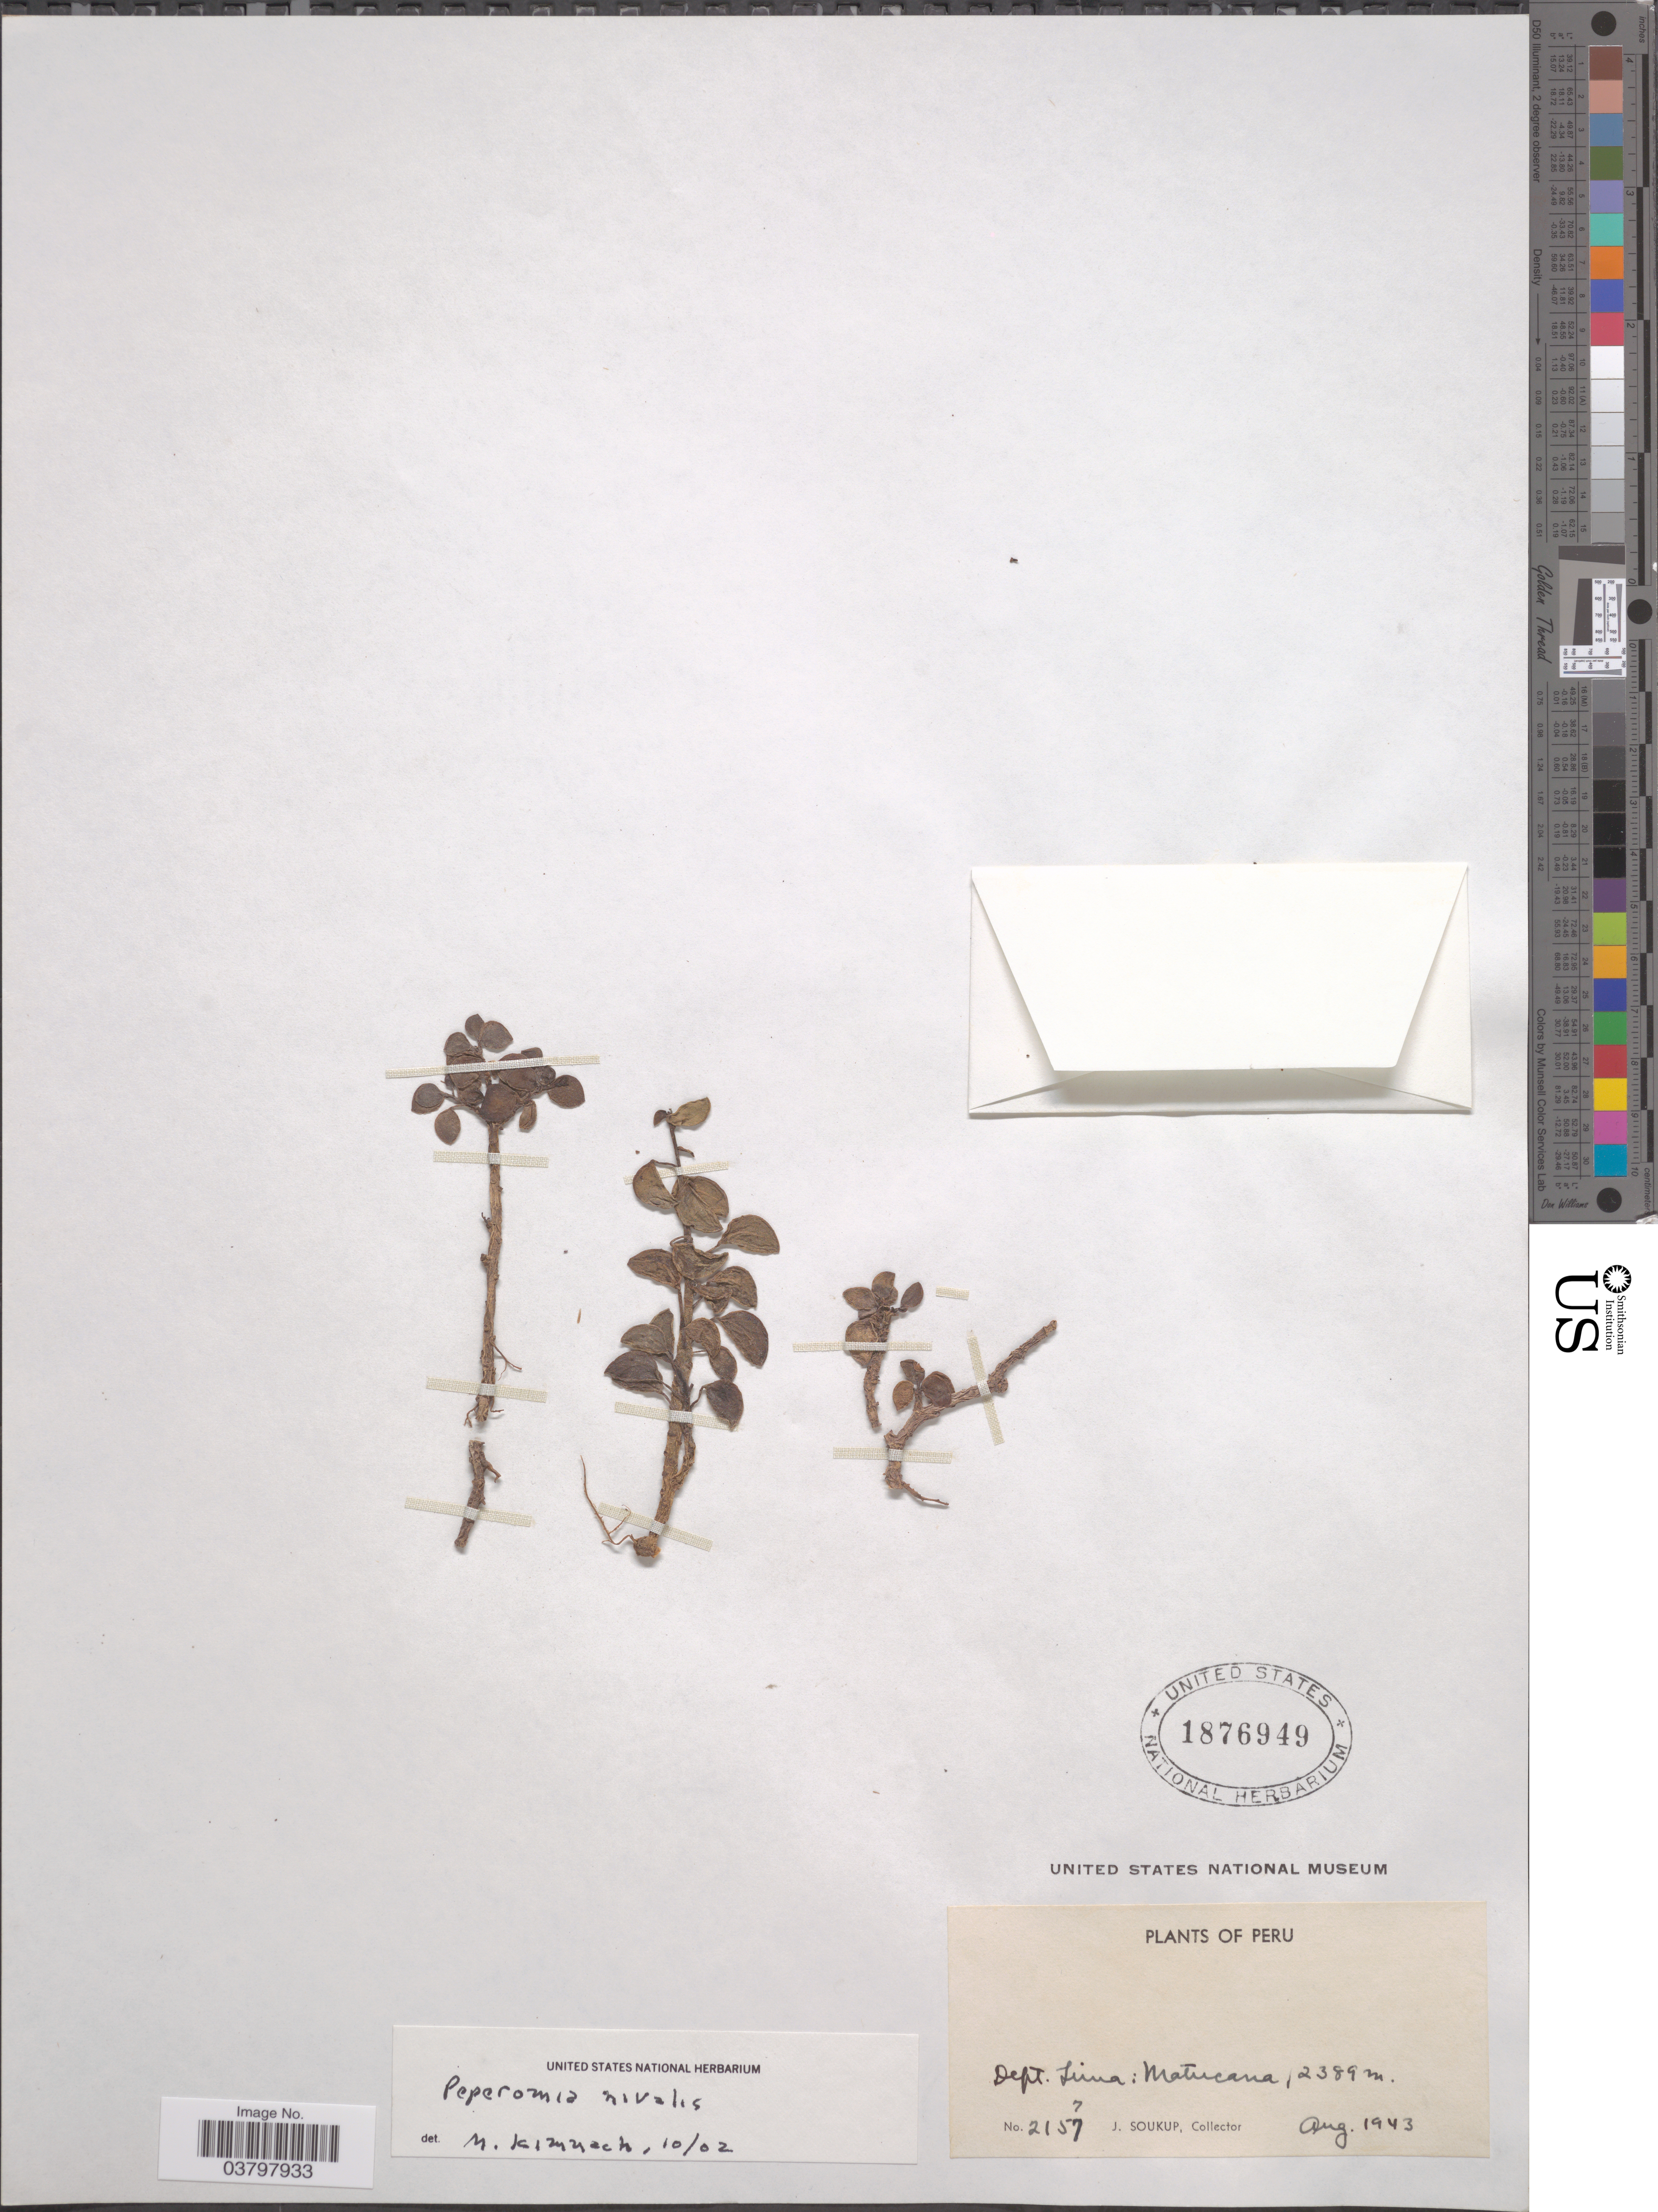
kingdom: Plantae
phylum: Tracheophyta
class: Magnoliopsida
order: Piperales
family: Piperaceae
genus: Peperomia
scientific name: Peperomia nivalis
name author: Miq.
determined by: Pino, Guillermo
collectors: J. Soukup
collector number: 2157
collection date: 1943-08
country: Peru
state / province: Lima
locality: Dept. Lima: Matucana.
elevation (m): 2389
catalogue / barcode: US 1876949